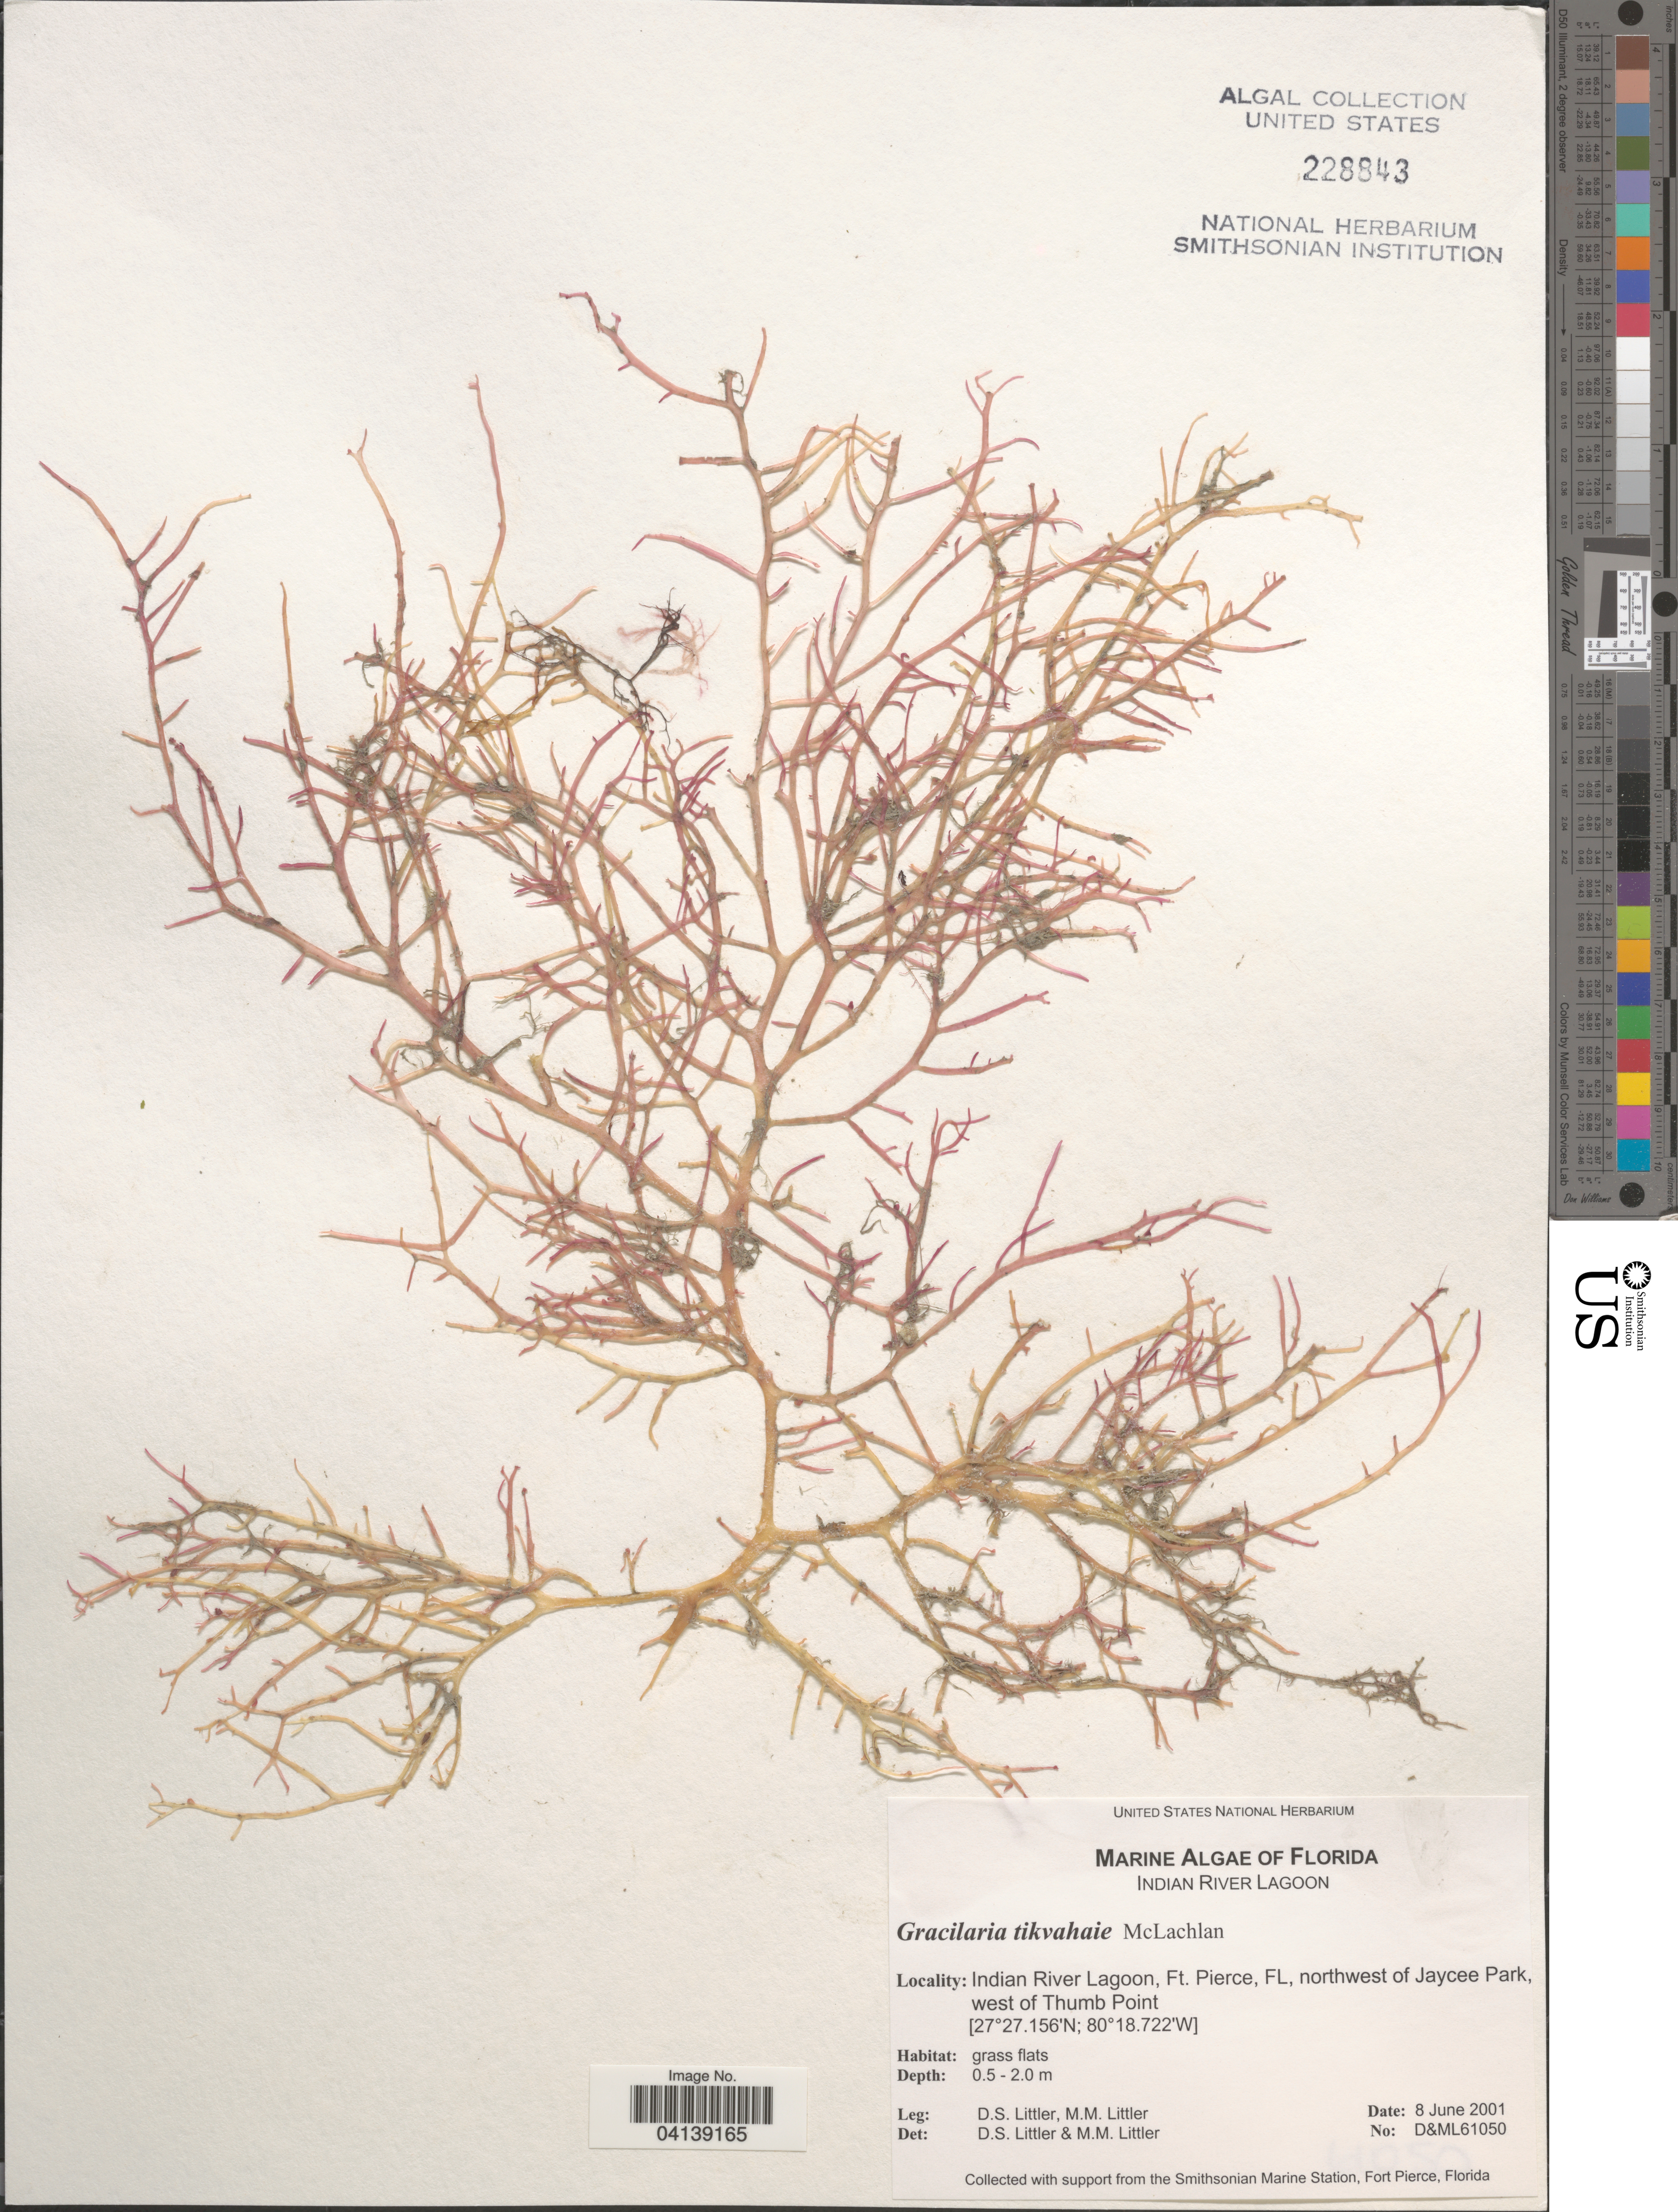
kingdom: Plantae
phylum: Rhodophyta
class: Florideophyceae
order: Gracilariales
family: Gracilariaceae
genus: Gracilaria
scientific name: Gracilaria tikvahiae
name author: McLachlan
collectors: D. S. Littler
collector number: D&ML61050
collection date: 2001-06-08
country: United States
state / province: Florida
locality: Indian River Lagoon, Ft. Pierce, northwest of Jaycee Park, west of Thumb Point.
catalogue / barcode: US 228843